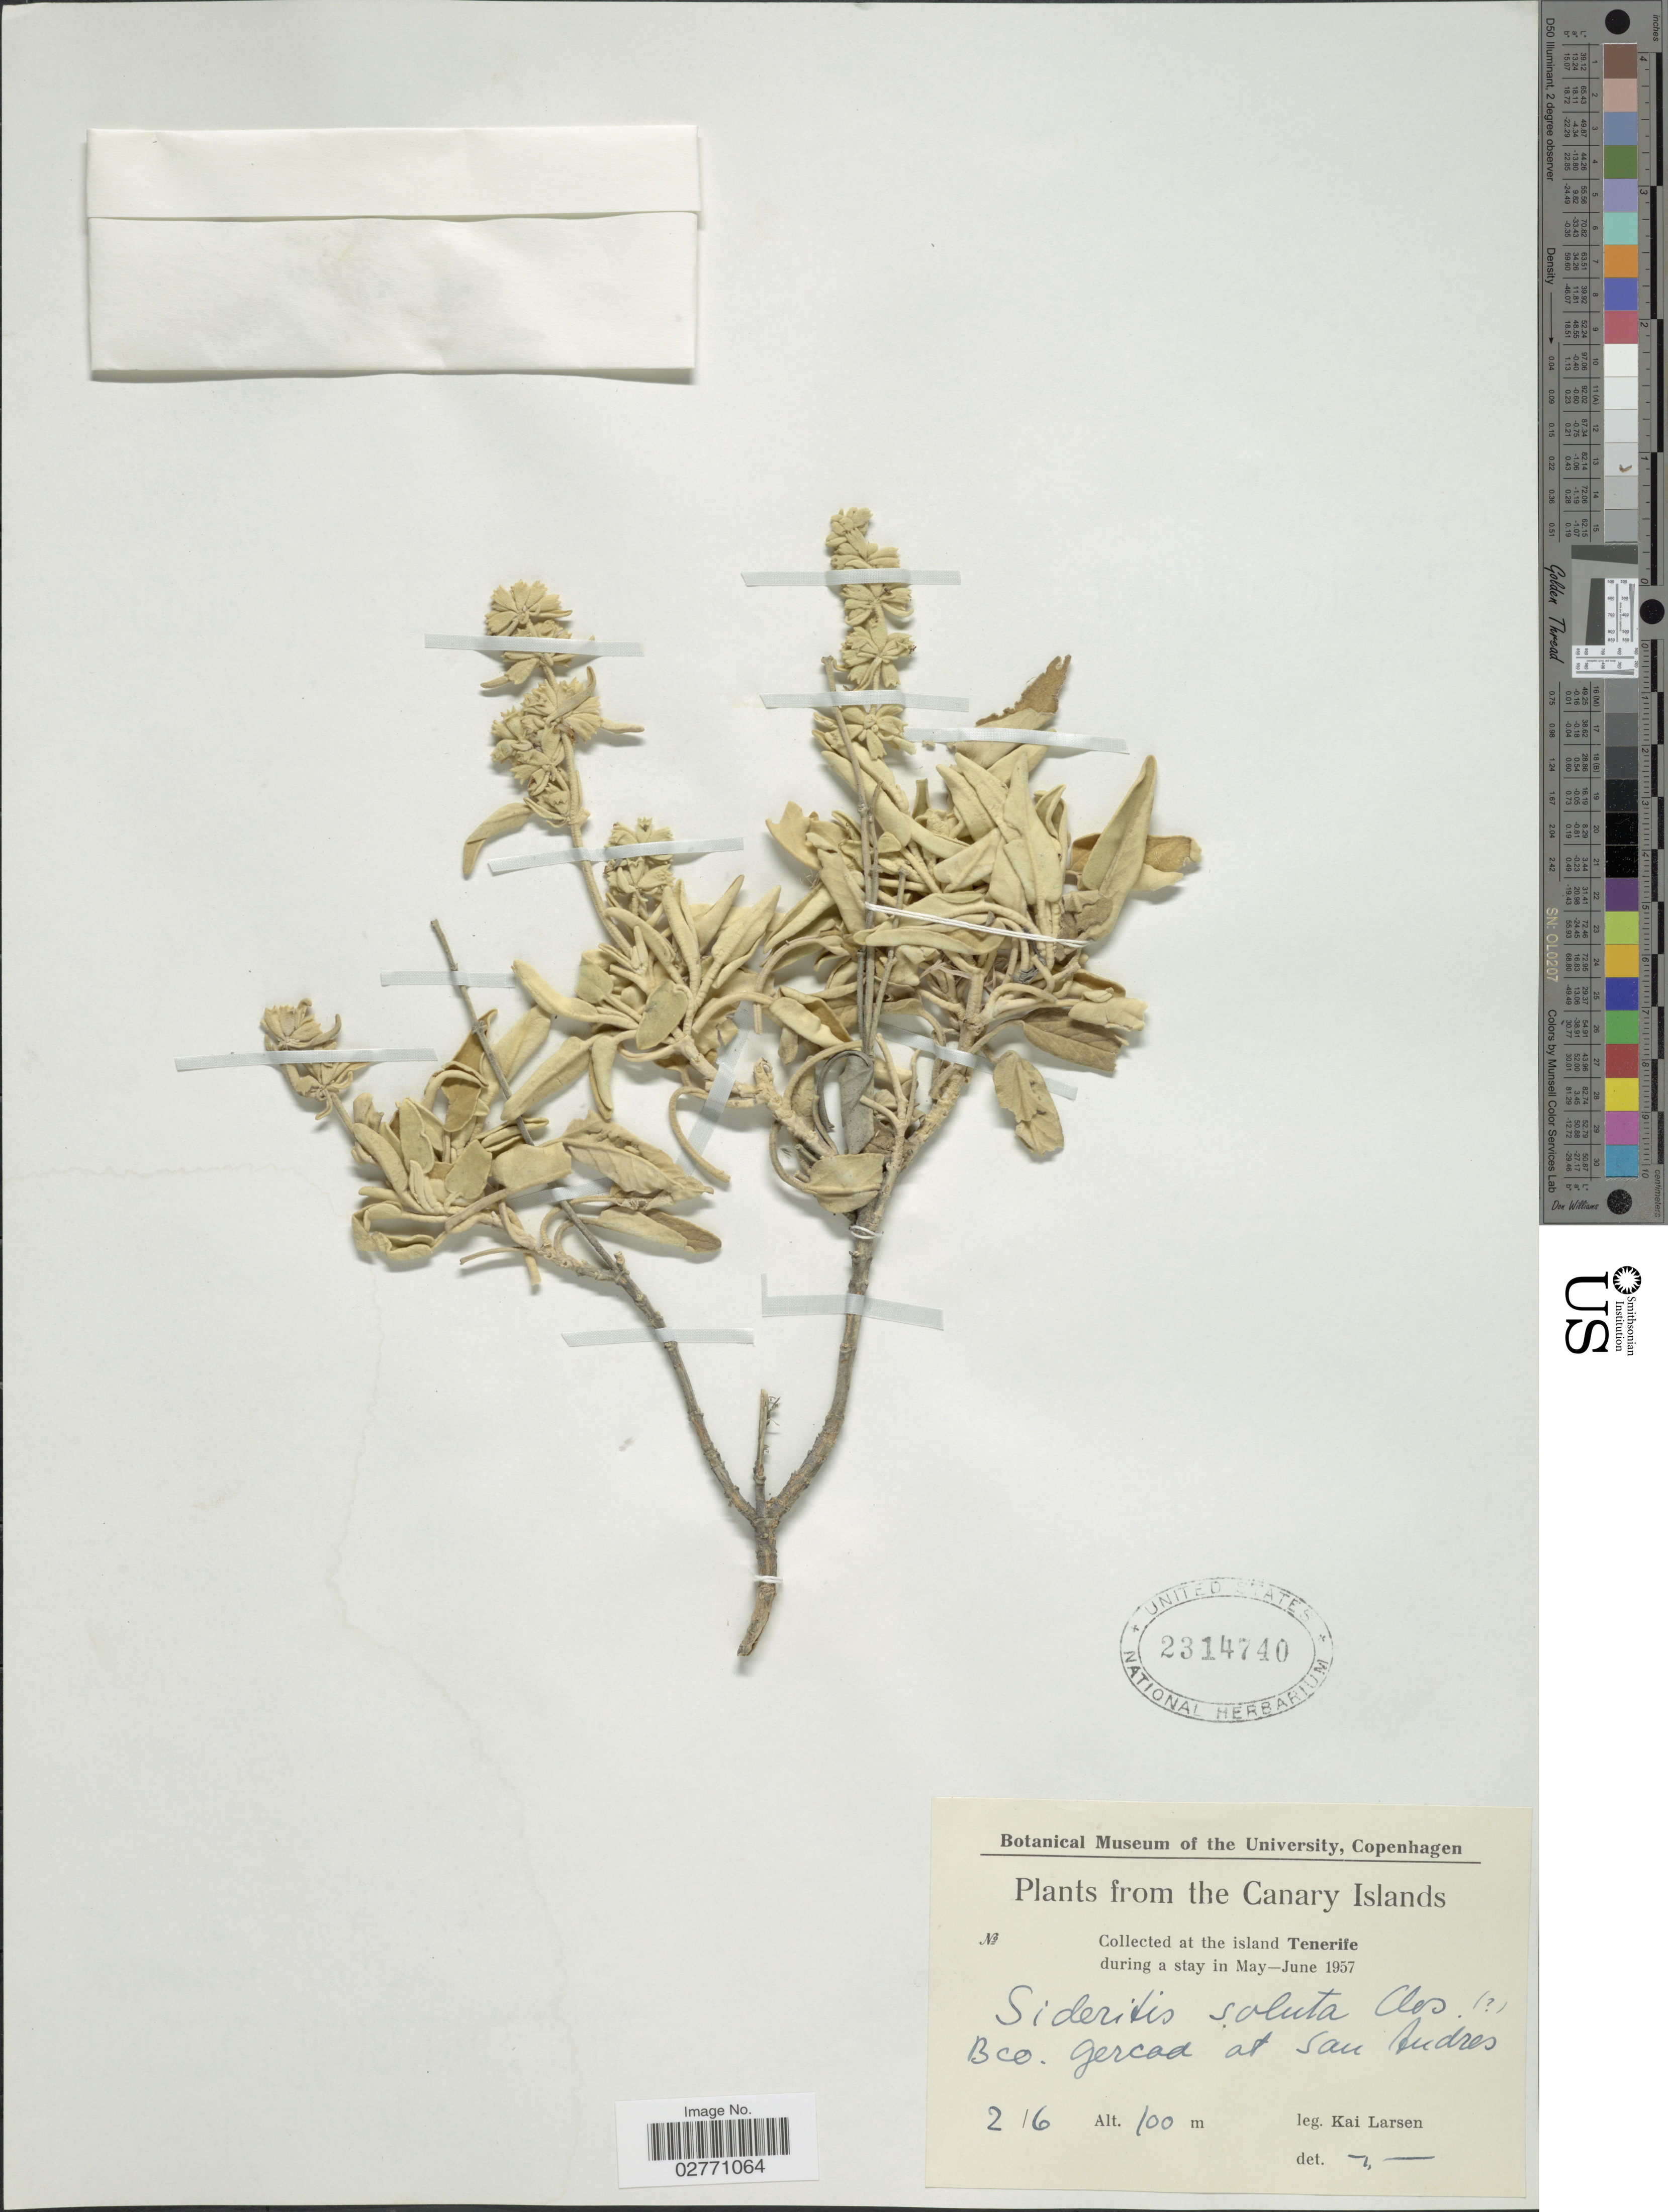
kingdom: Plantae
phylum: Tracheophyta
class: Magnoliopsida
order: Lamiales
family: Lamiaceae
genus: Sideritis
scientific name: Sideritis soluta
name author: Clos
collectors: K. Larsen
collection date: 1957-06-02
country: Spain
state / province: Canarias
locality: Canary Islands. Island Tenerife. Bco. gercad at San Andres.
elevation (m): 100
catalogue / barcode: US 2314740